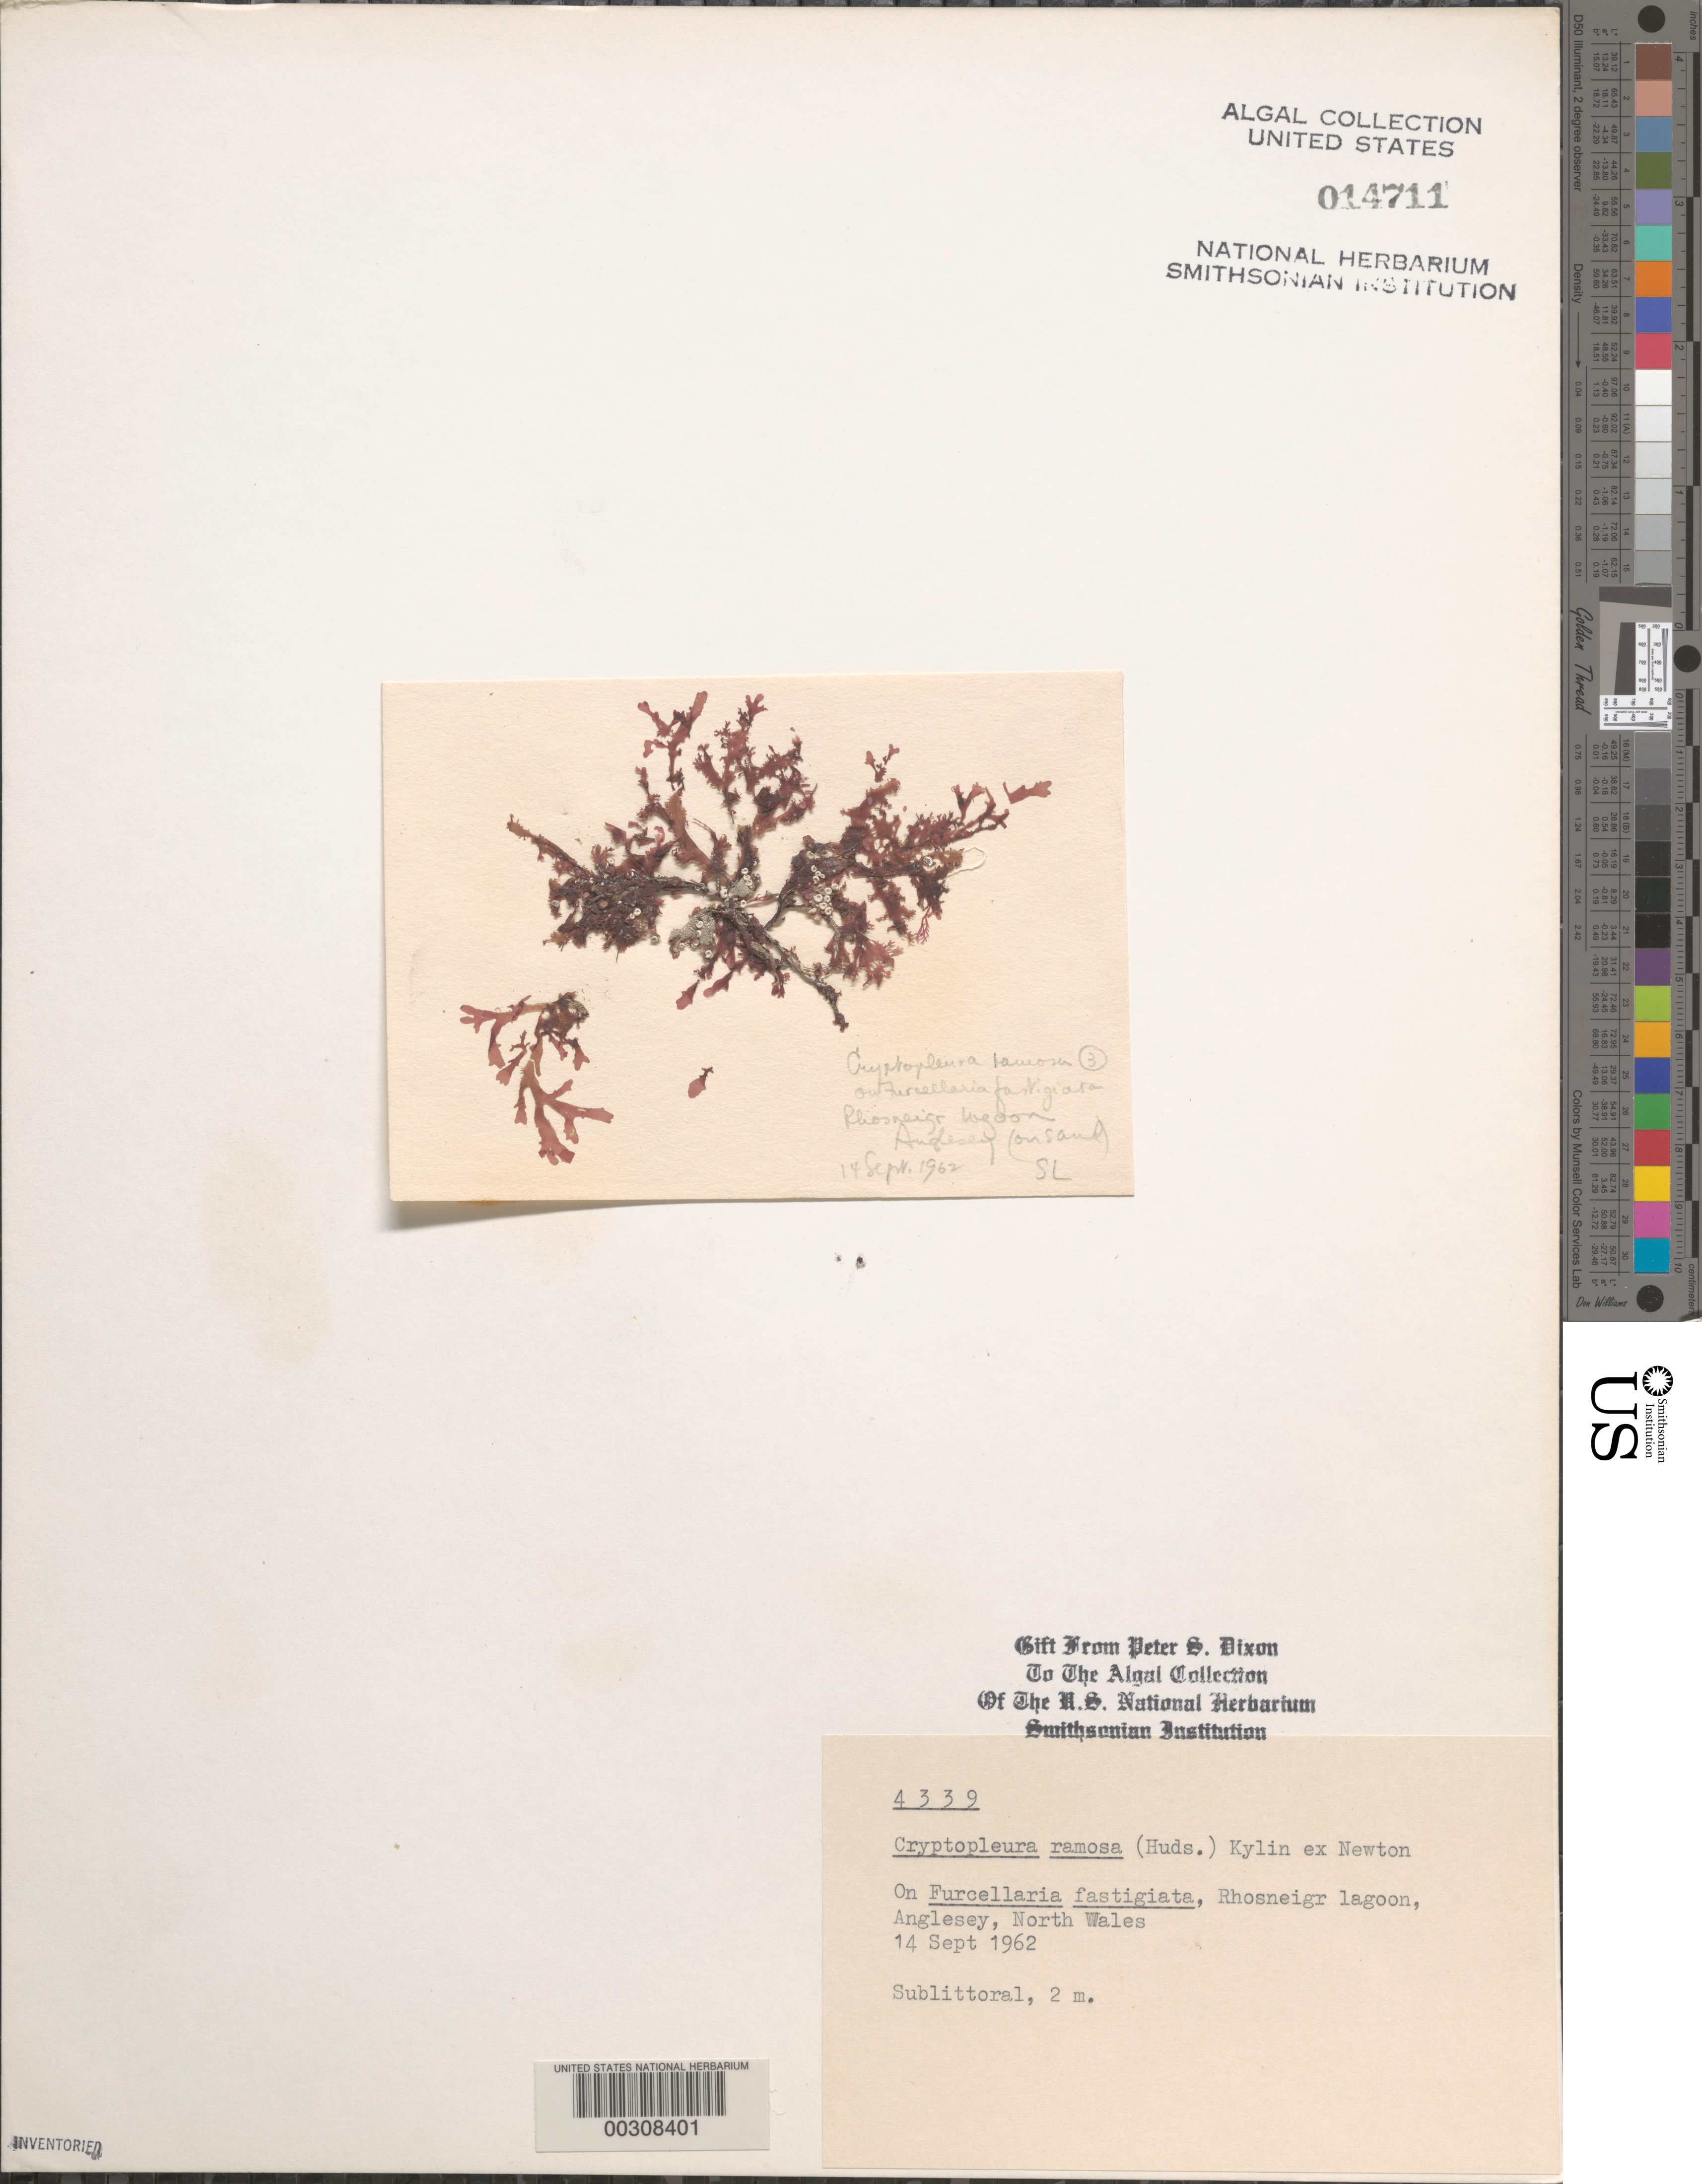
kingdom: Plantae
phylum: Rhodophyta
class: Florideophyceae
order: Ceramiales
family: Delesseriaceae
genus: Cryptopleura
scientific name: Cryptopleura ramosa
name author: (Huds.) L.M. Newton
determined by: Dixon, P. S.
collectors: P. S. Dixon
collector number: PSD 4339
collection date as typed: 14 Sep 1962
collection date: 1962-09-14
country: United Kingdom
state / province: Wales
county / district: Gwynedd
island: Anglesey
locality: Rhosneigr lagoon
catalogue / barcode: US 14711